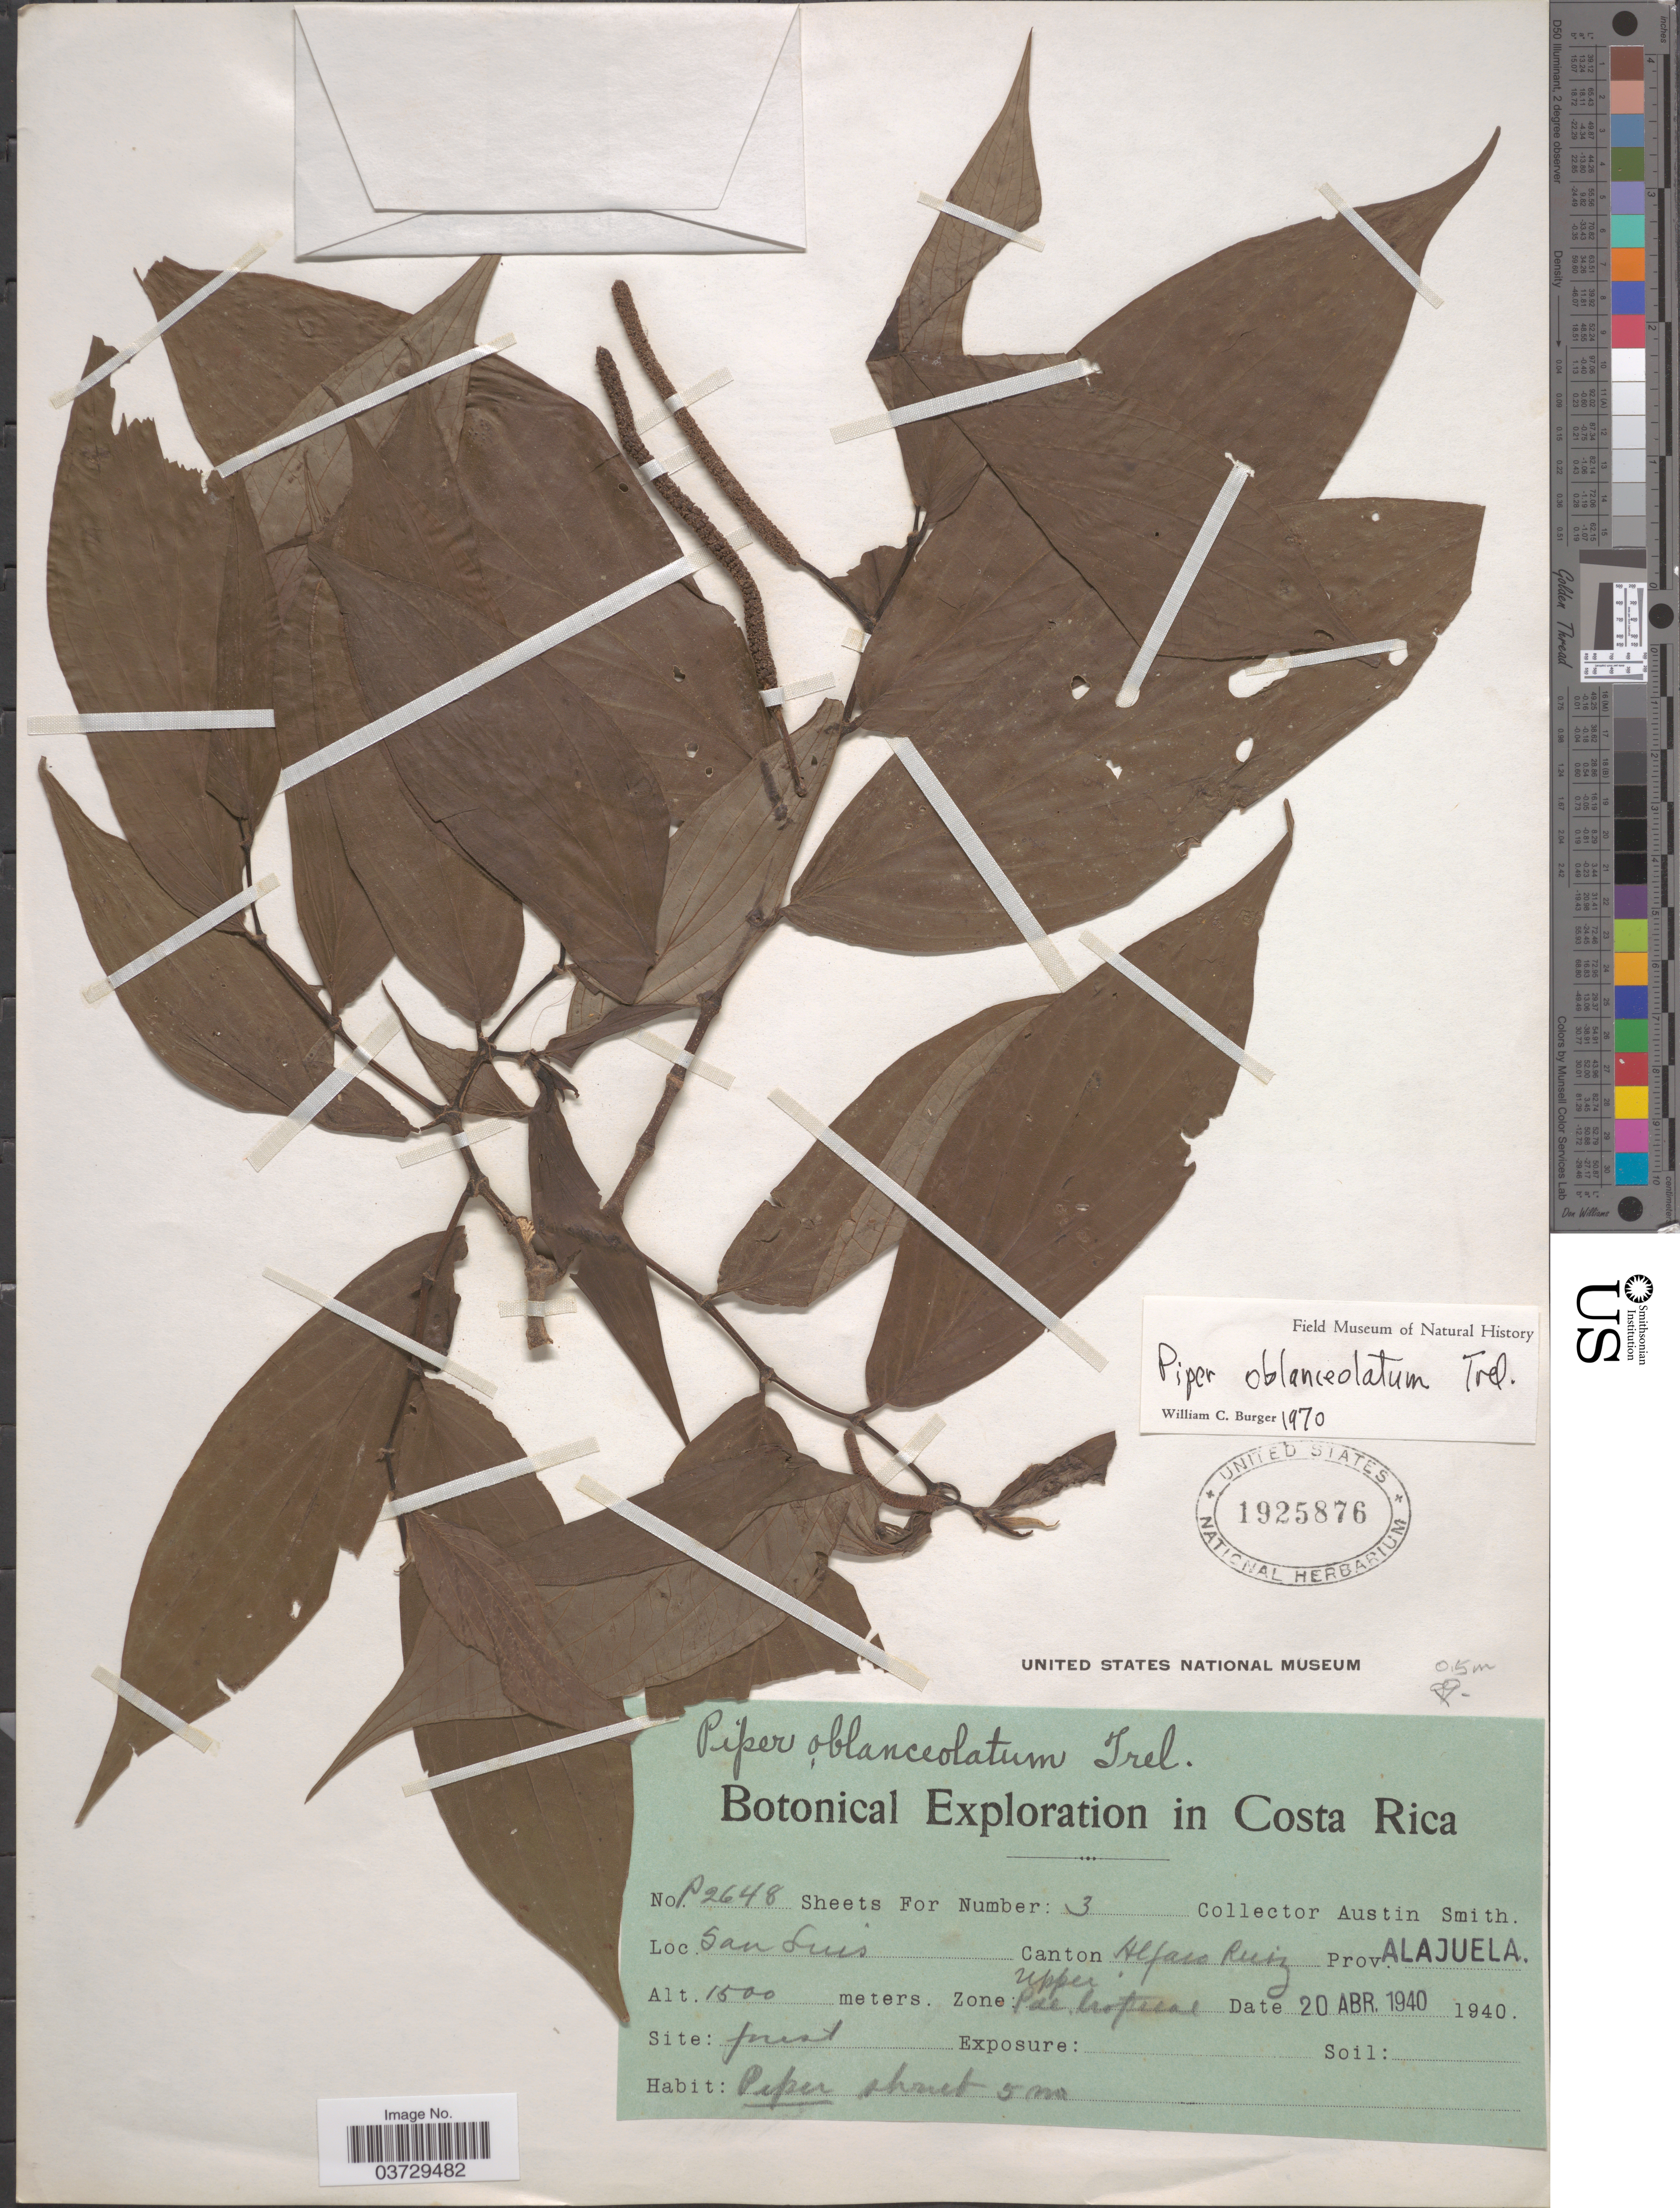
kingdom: Plantae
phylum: Tracheophyta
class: Magnoliopsida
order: Piperales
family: Piperaceae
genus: Piper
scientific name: Piper oblanceolatum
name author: Trel.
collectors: Aust P. Smith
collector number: P2648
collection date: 1940-04-20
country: Costa Rica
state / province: Alajuela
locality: San Luis. Canton Alfaro Ruiz.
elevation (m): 1500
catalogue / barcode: US 1925876